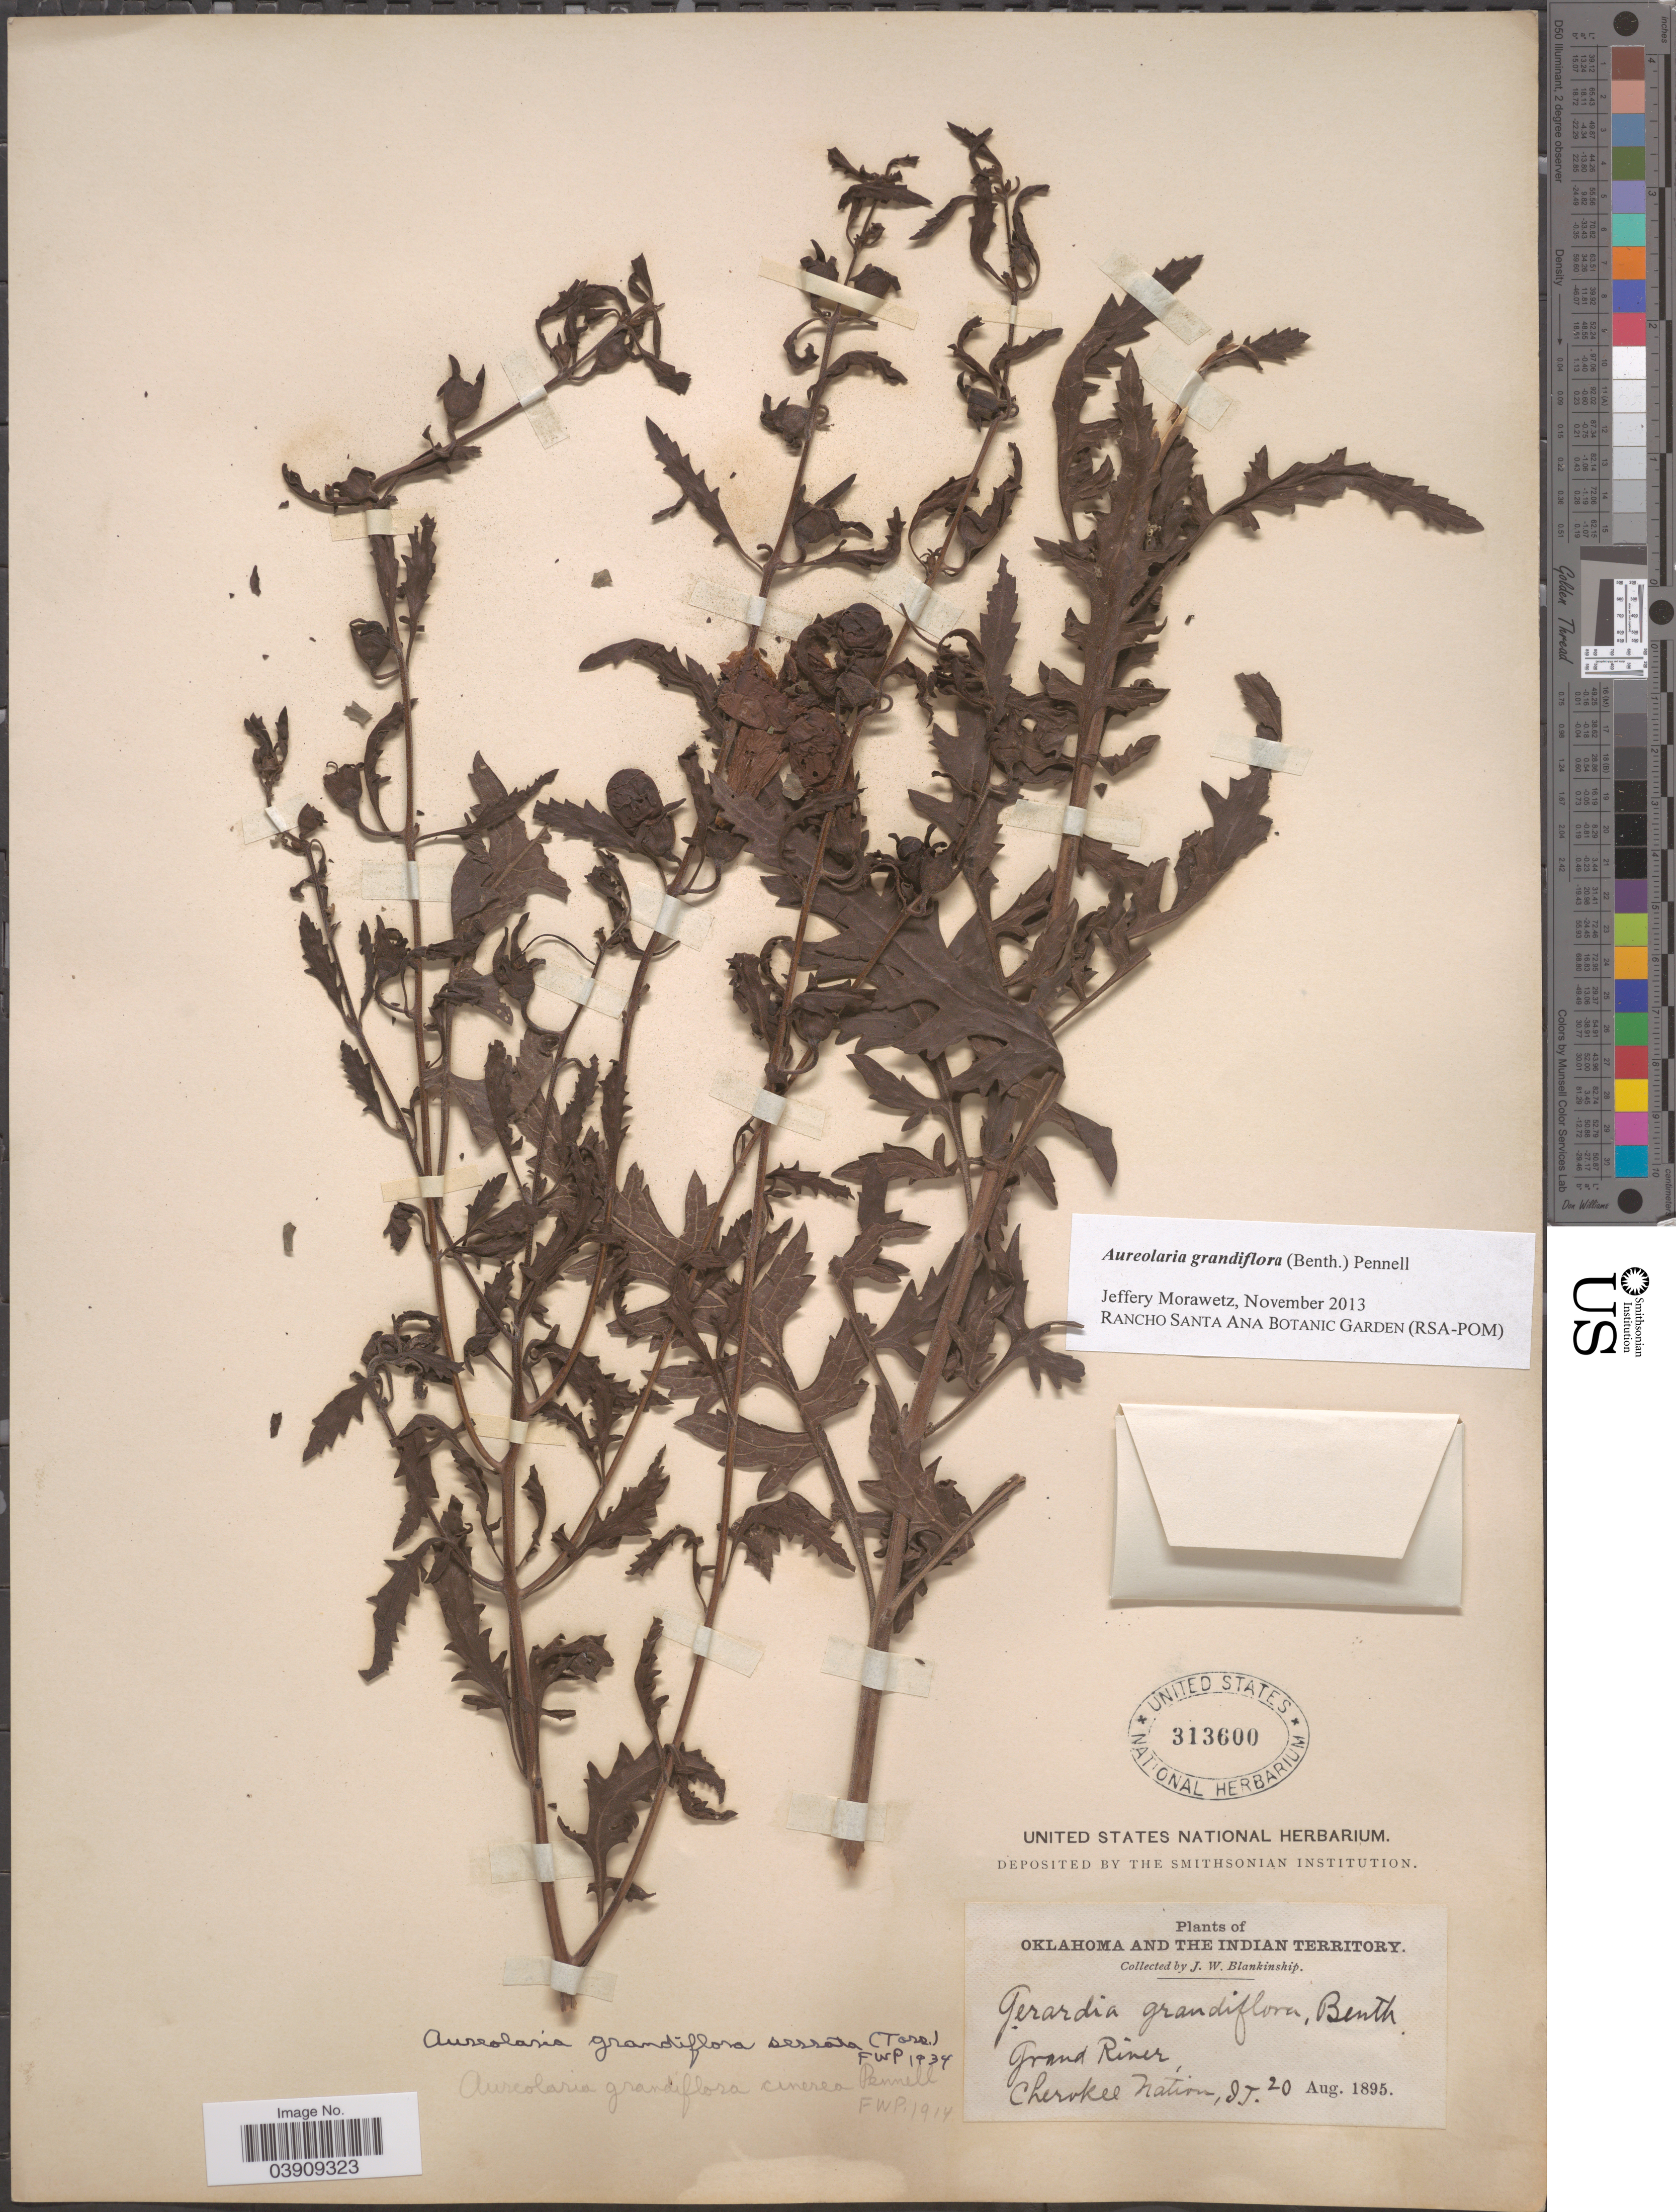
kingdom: Plantae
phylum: Tracheophyta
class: Magnoliopsida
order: Lamiales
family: Orobanchaceae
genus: Aureolaria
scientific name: Aureolaria grandiflora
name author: (Benth.) Pennell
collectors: J. W. Blankinship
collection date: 1895-08-20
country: United States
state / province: Oklahoma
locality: The Indian Territory. Grand River, Cherokee Nation, I.T.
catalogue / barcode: US 313600